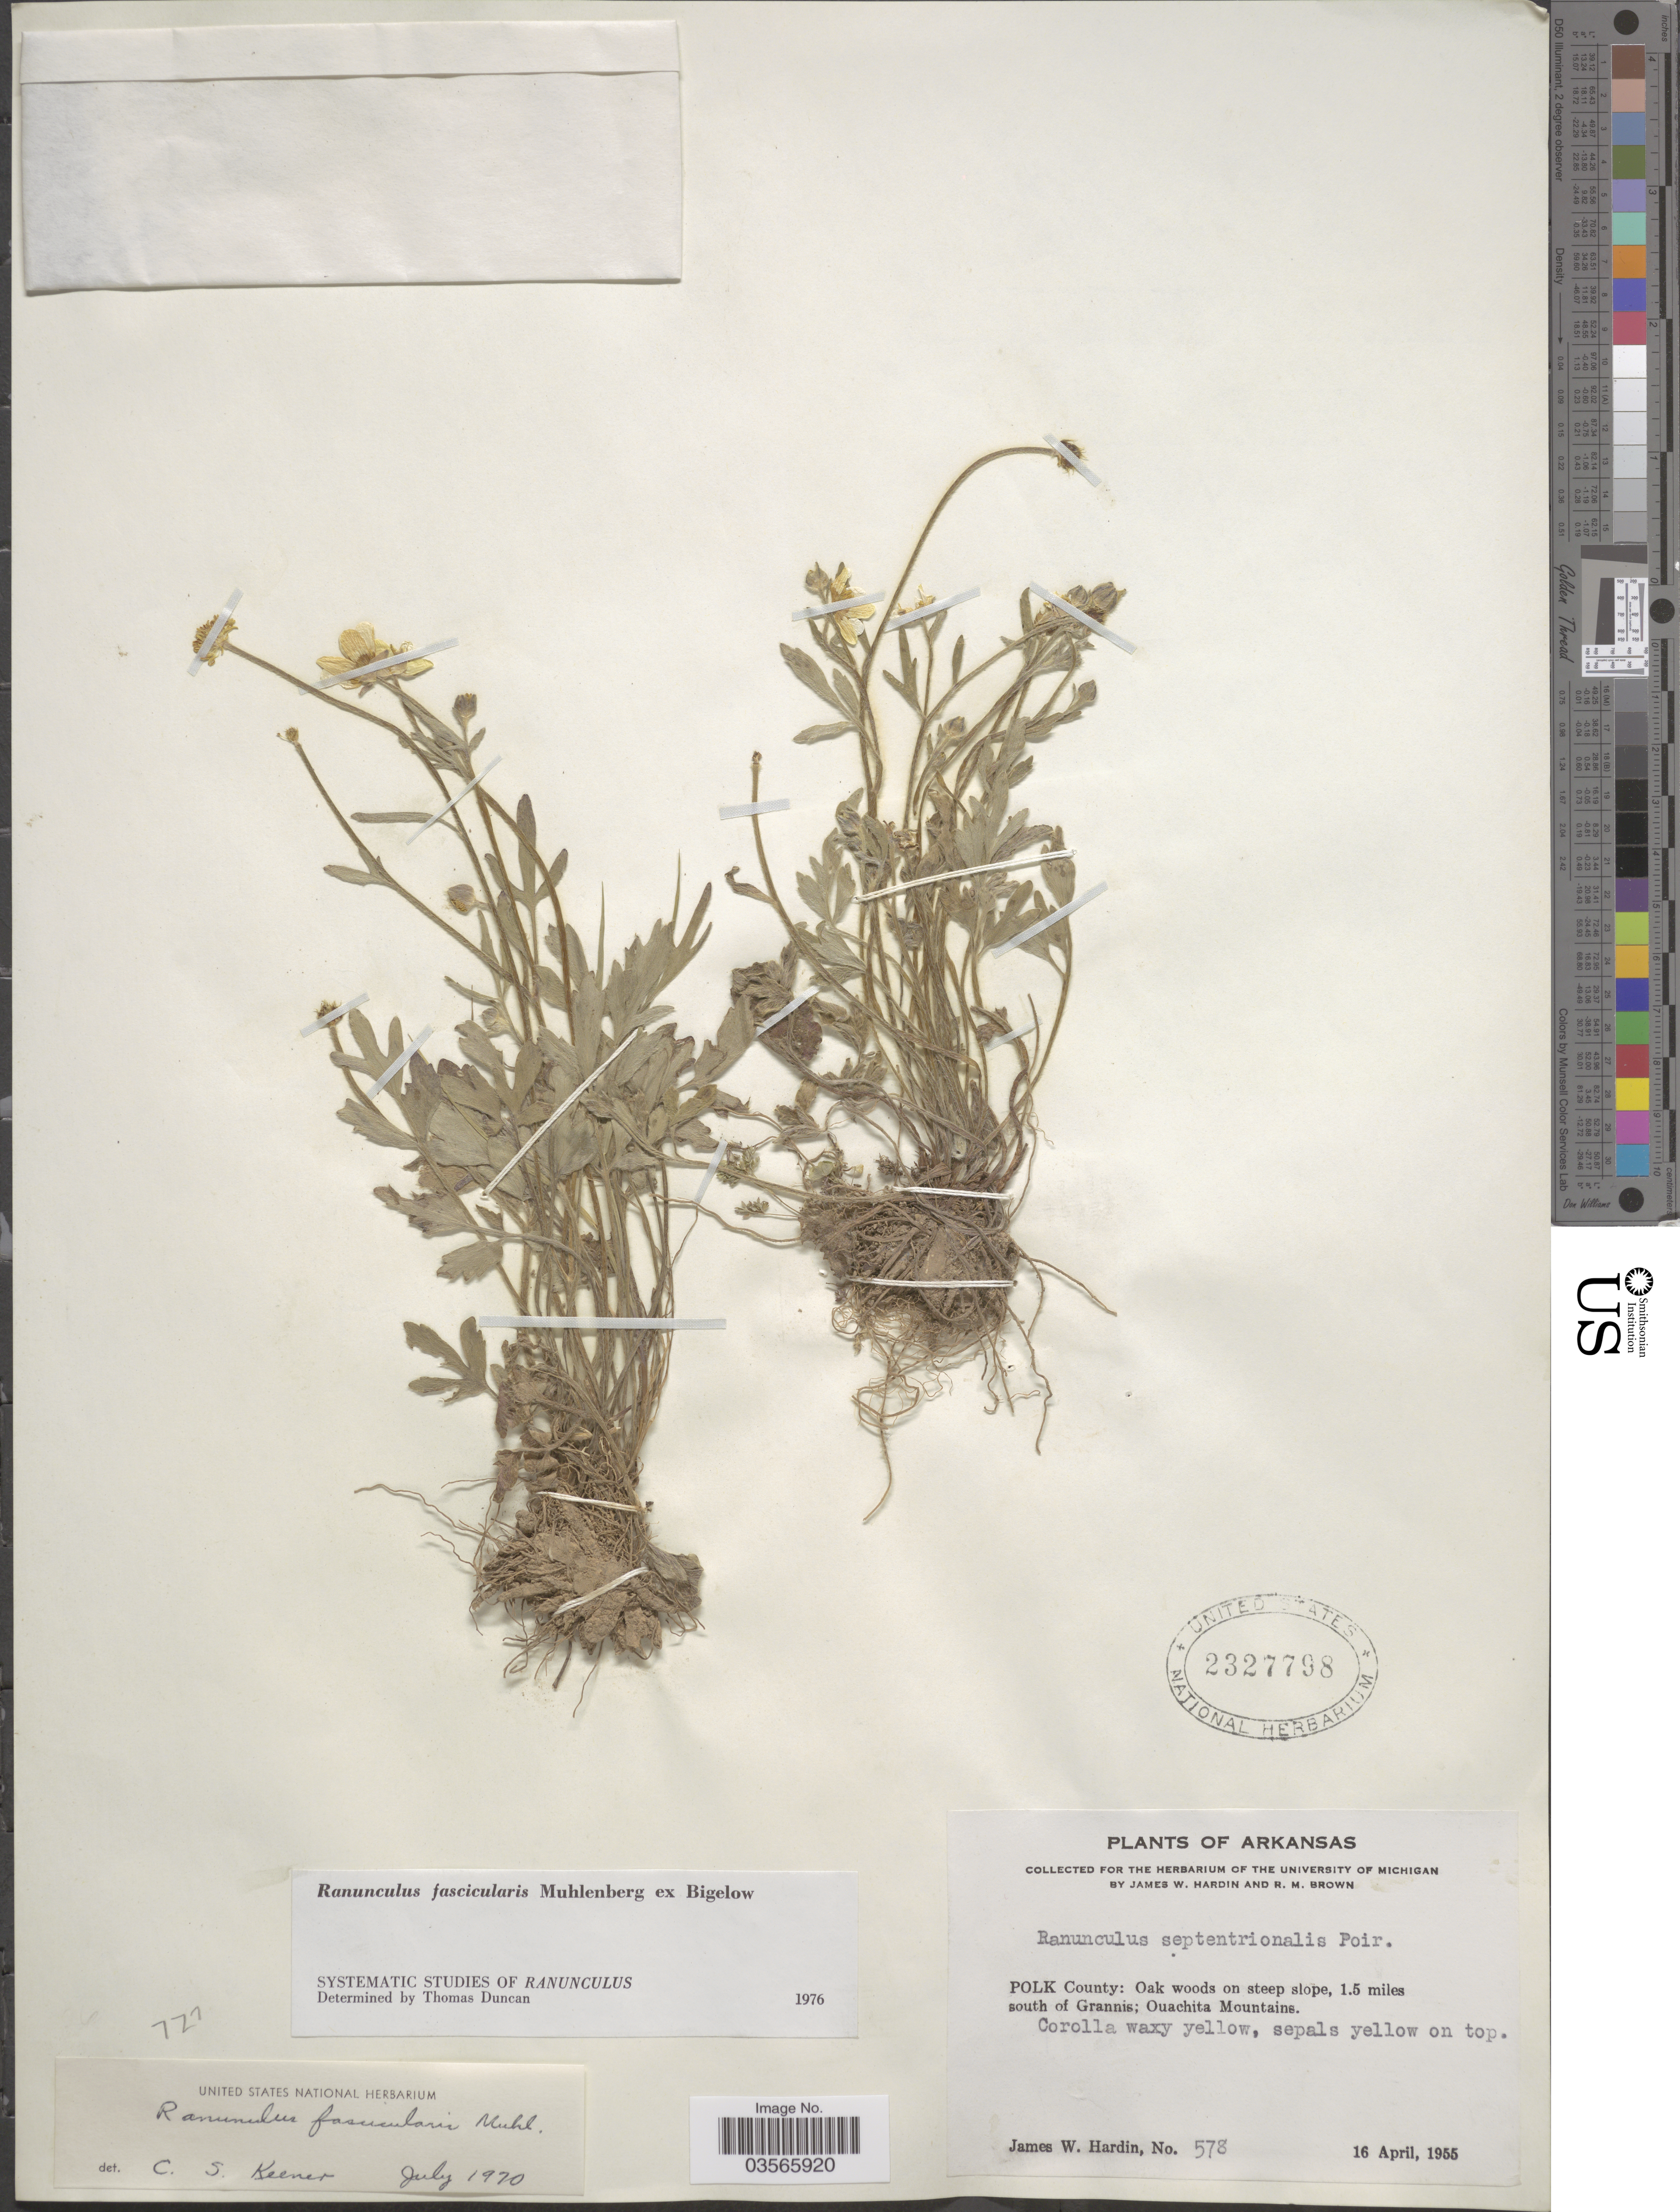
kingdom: Plantae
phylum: Tracheophyta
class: Magnoliopsida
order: Ranunculales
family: Ranunculaceae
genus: Ranunculus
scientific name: Ranunculus fascicularis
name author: Muhl. ex Bigelow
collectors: J. W. Hardin & R. Brown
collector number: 578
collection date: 1955-04-16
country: United States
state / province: Arkansas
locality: Polk County: Oak woods on steep slope, 1.5 miles south of Grannis; Ouachita Mountains.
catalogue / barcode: US 2327798